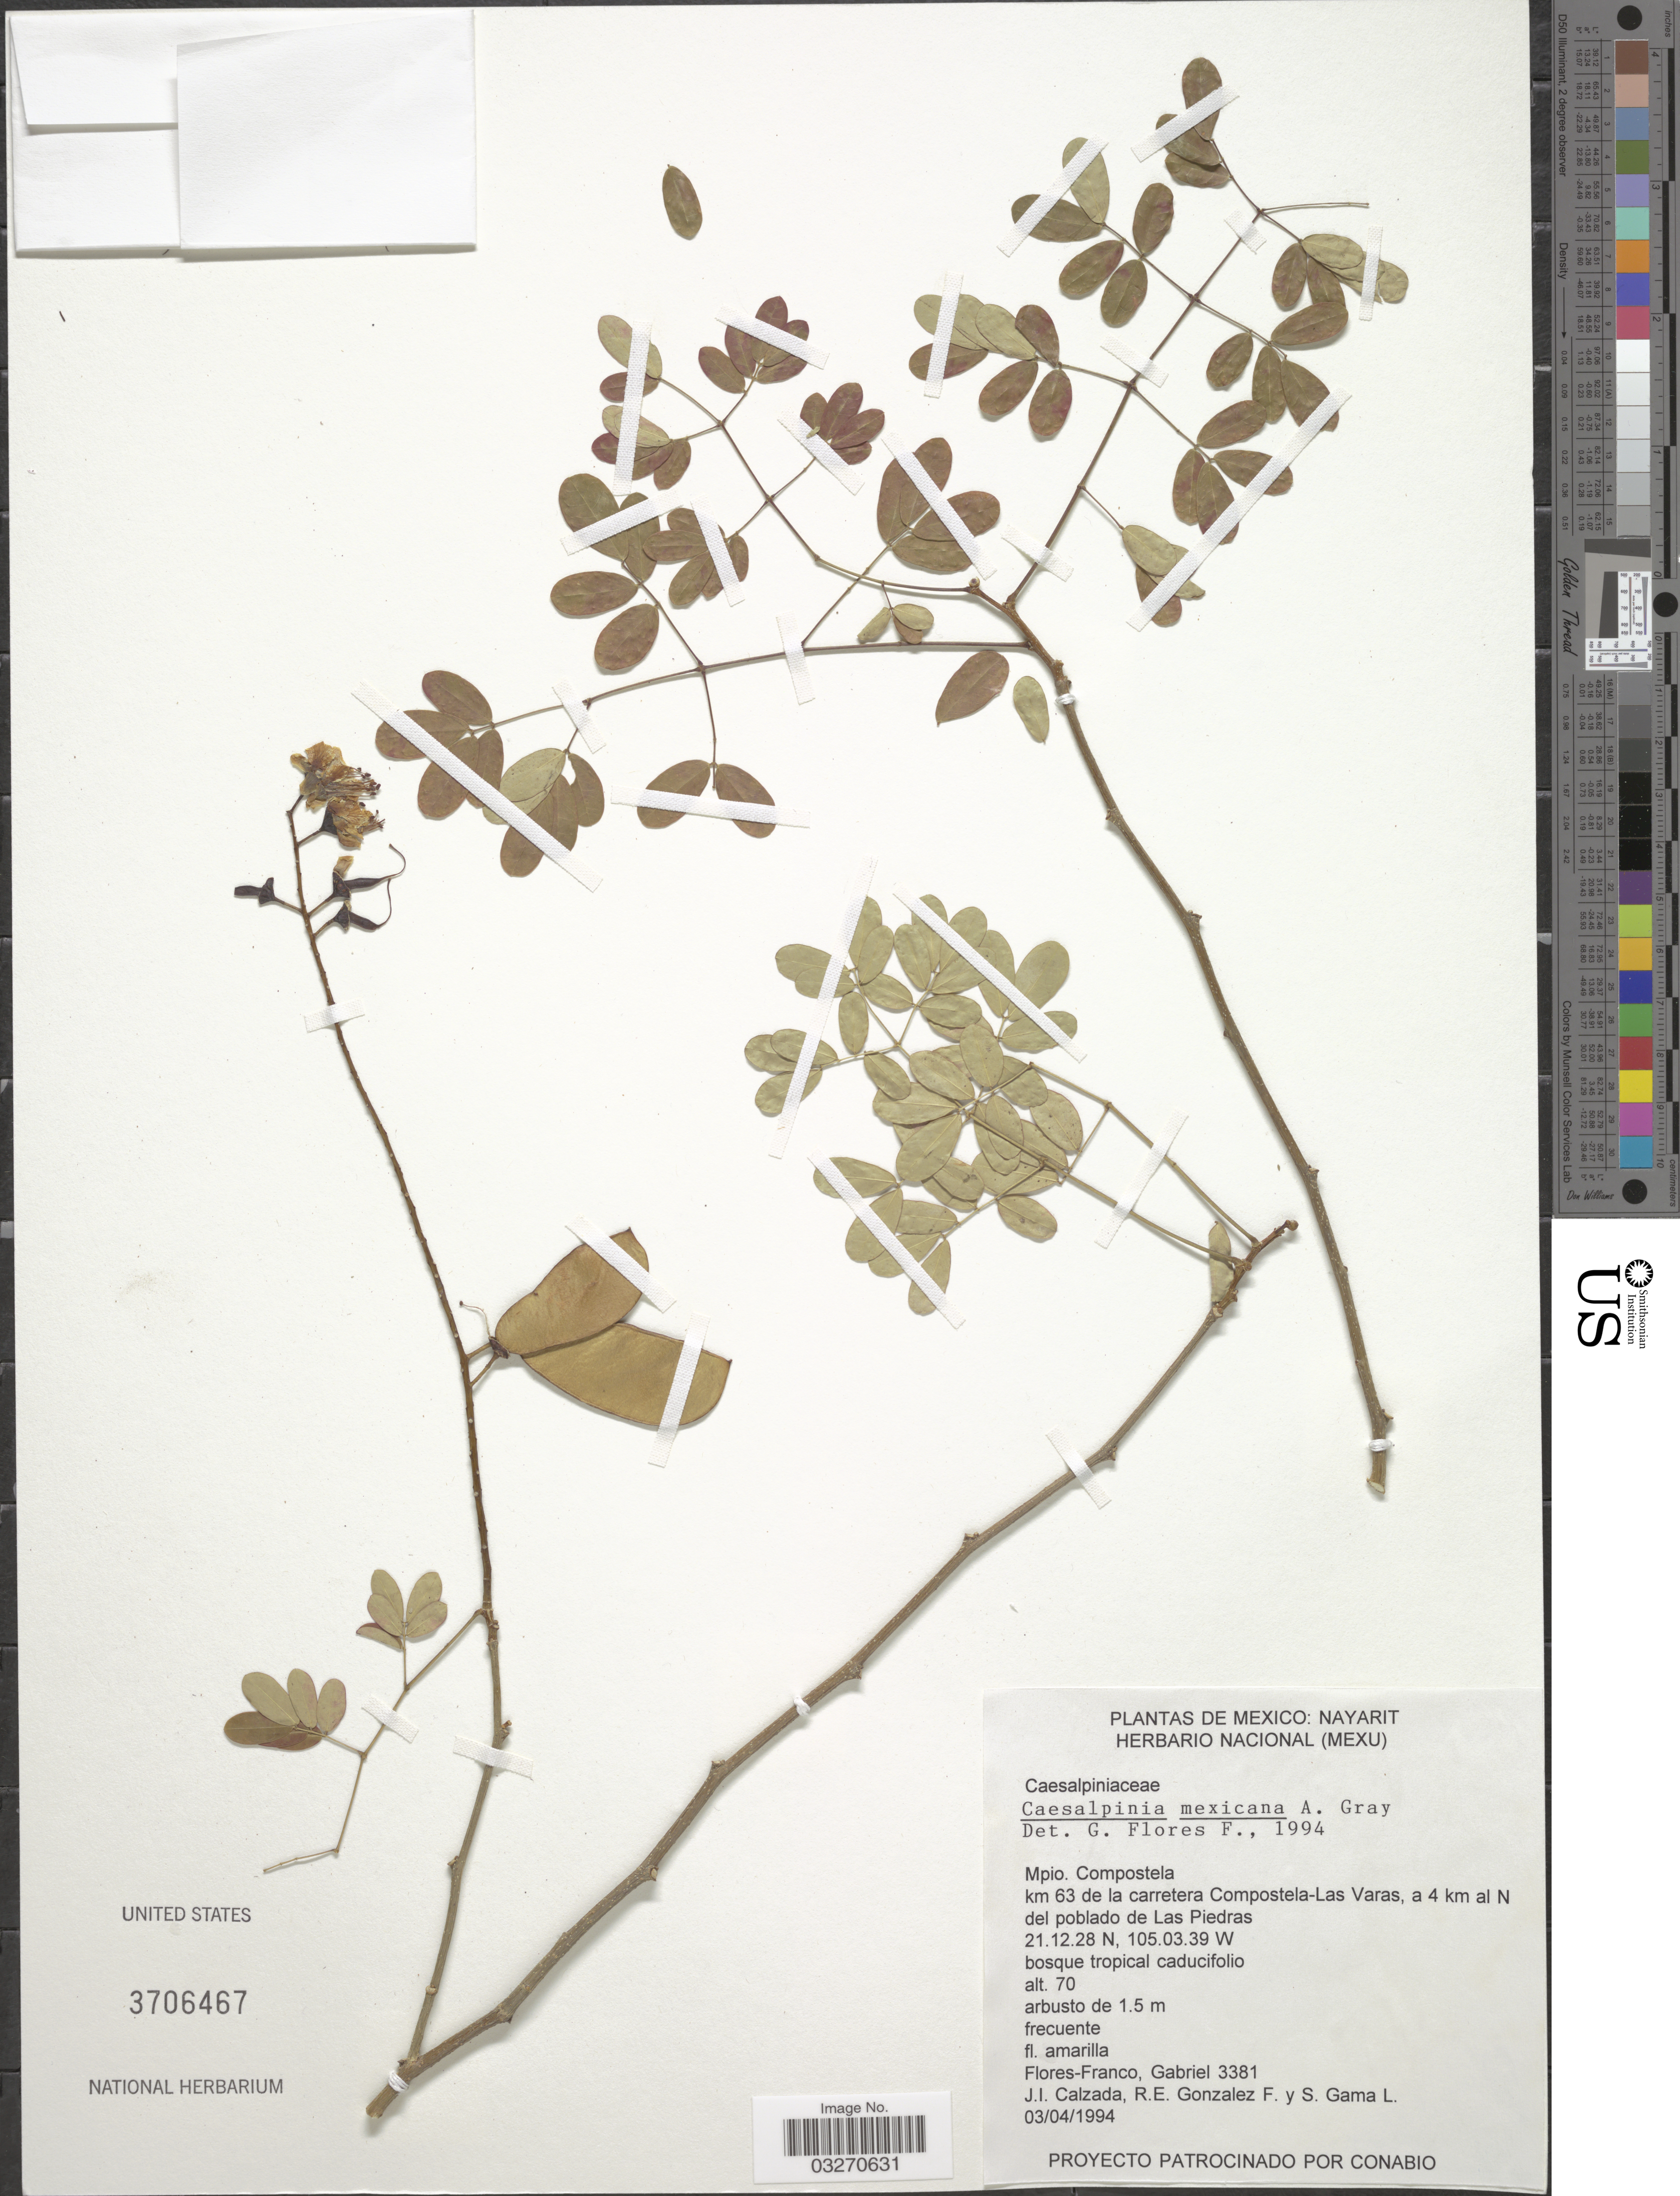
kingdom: Plantae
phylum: Tracheophyta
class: Magnoliopsida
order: Fabales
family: Fabaceae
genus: Erythrostemon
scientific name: Erythrostemon mexicanus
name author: (Rose) Gagnon & G.P. Lewis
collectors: G. Flores F., J. I. Calzada, R. E. Gonzalez F. & S. Gama López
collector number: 3381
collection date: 1994-04-03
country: Mexico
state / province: Nayarit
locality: Mpio. Compostela. Km 63 de la carretera Compostela-Las Varas, a 4 km al N del poblado de Las Piedras.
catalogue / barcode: US 3706467